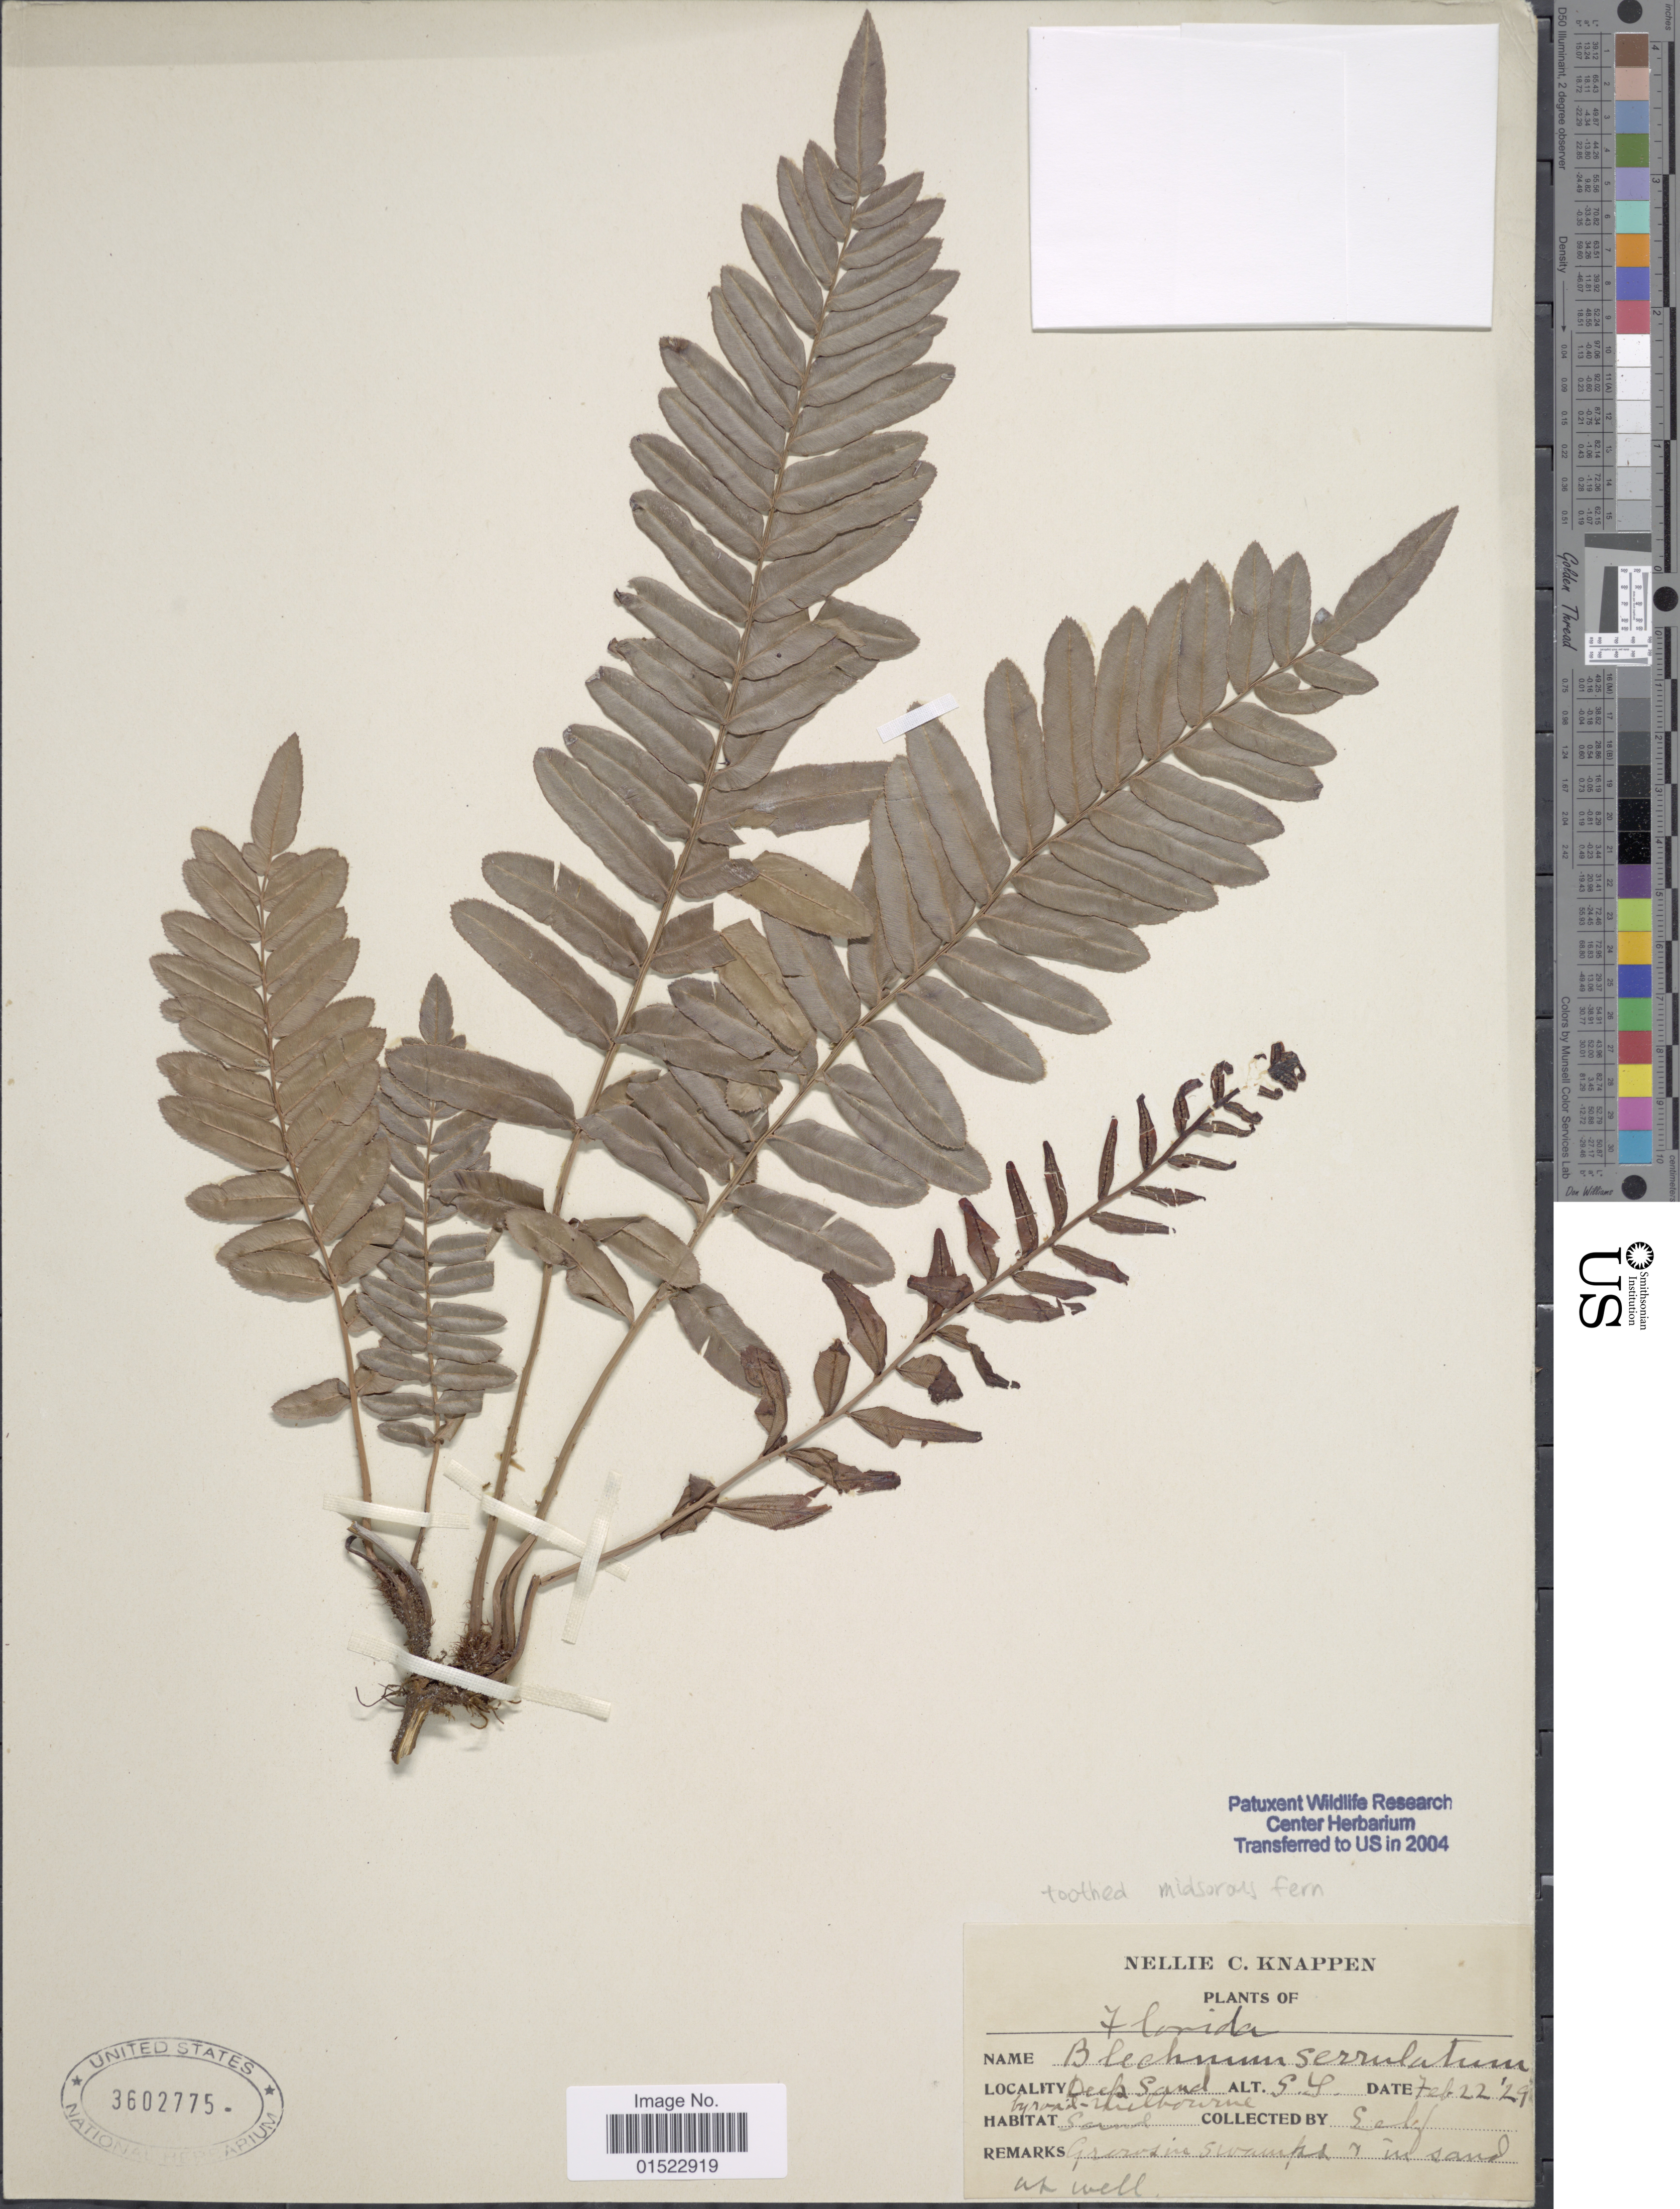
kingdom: Plantae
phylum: Tracheophyta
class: Polypodiopsida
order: Polypodiales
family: Blechnaceae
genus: Telmatoblechnum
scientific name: Telmatoblechnum serrulatum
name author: (Rich.) Perrie et al.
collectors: N. Knappen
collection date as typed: Transcribed d/m/y: 22/2/29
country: United States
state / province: Florida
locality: Deep sand by road, shelbourne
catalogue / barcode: US 3602775